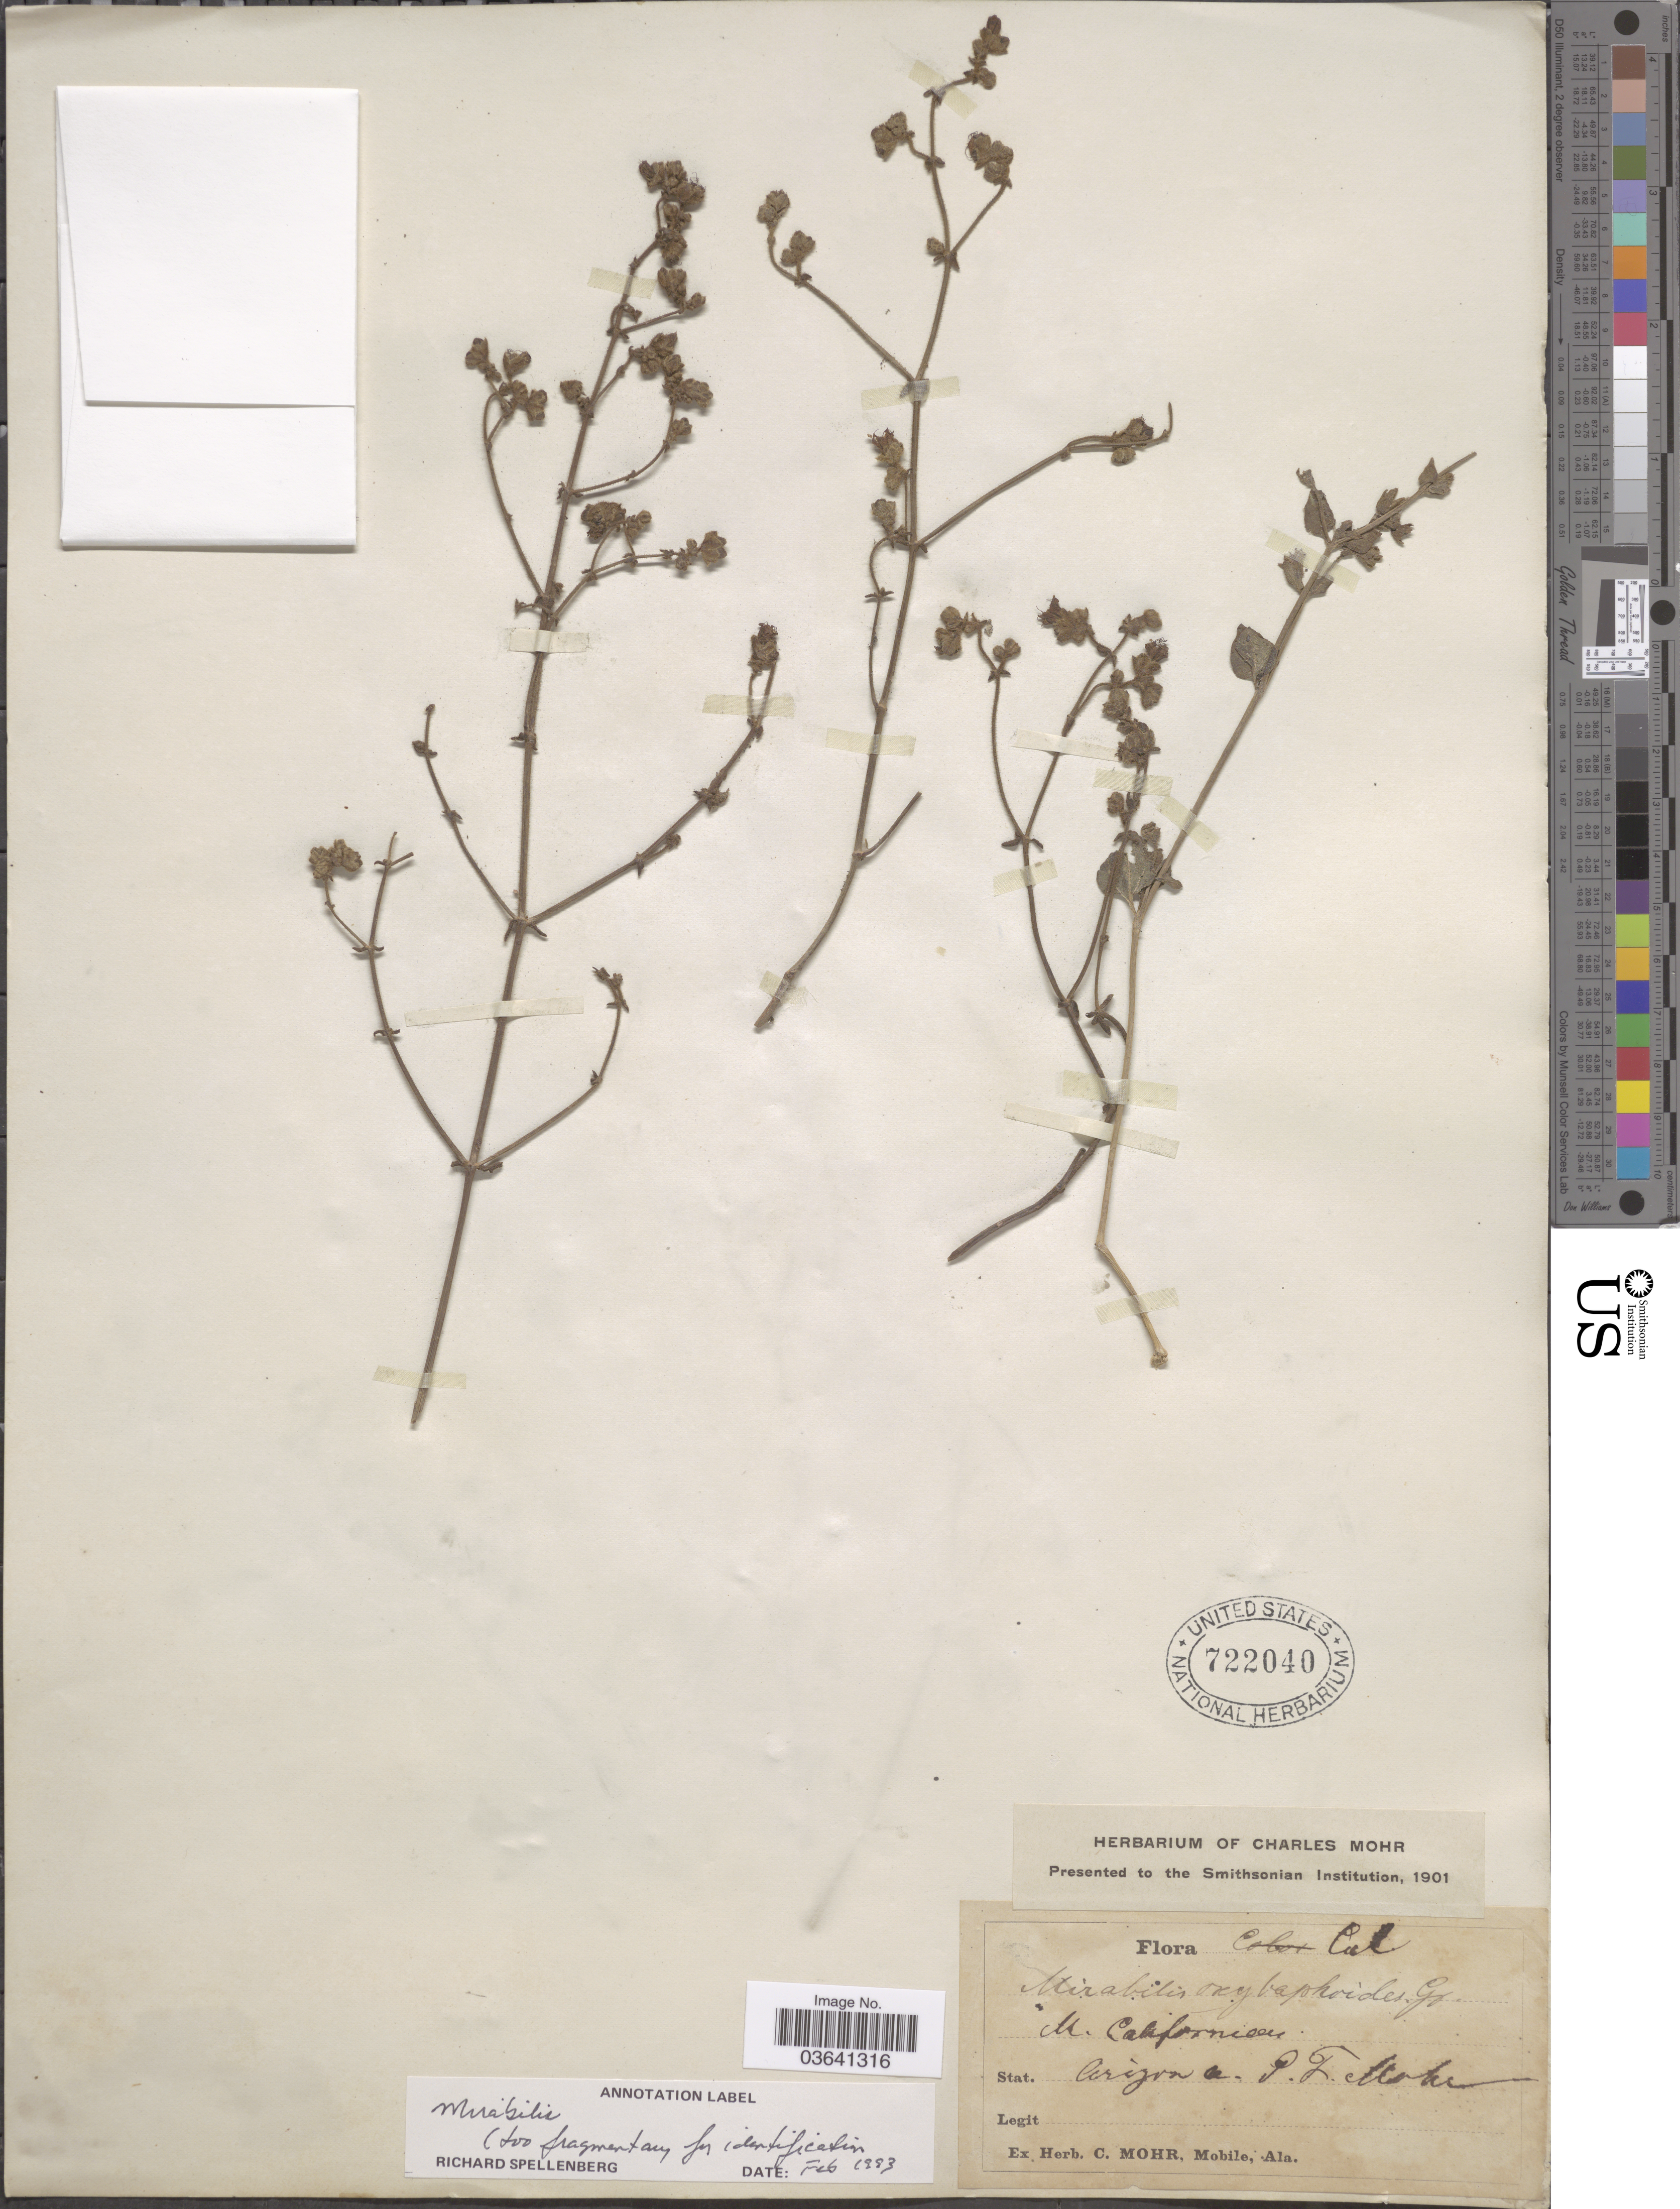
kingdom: Plantae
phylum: Tracheophyta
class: Magnoliopsida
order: Caryophyllales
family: Nyctaginaceae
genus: Mirabilis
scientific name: Mirabilis sp.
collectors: P. F. Mohr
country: United States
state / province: Arizona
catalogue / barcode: US 722040